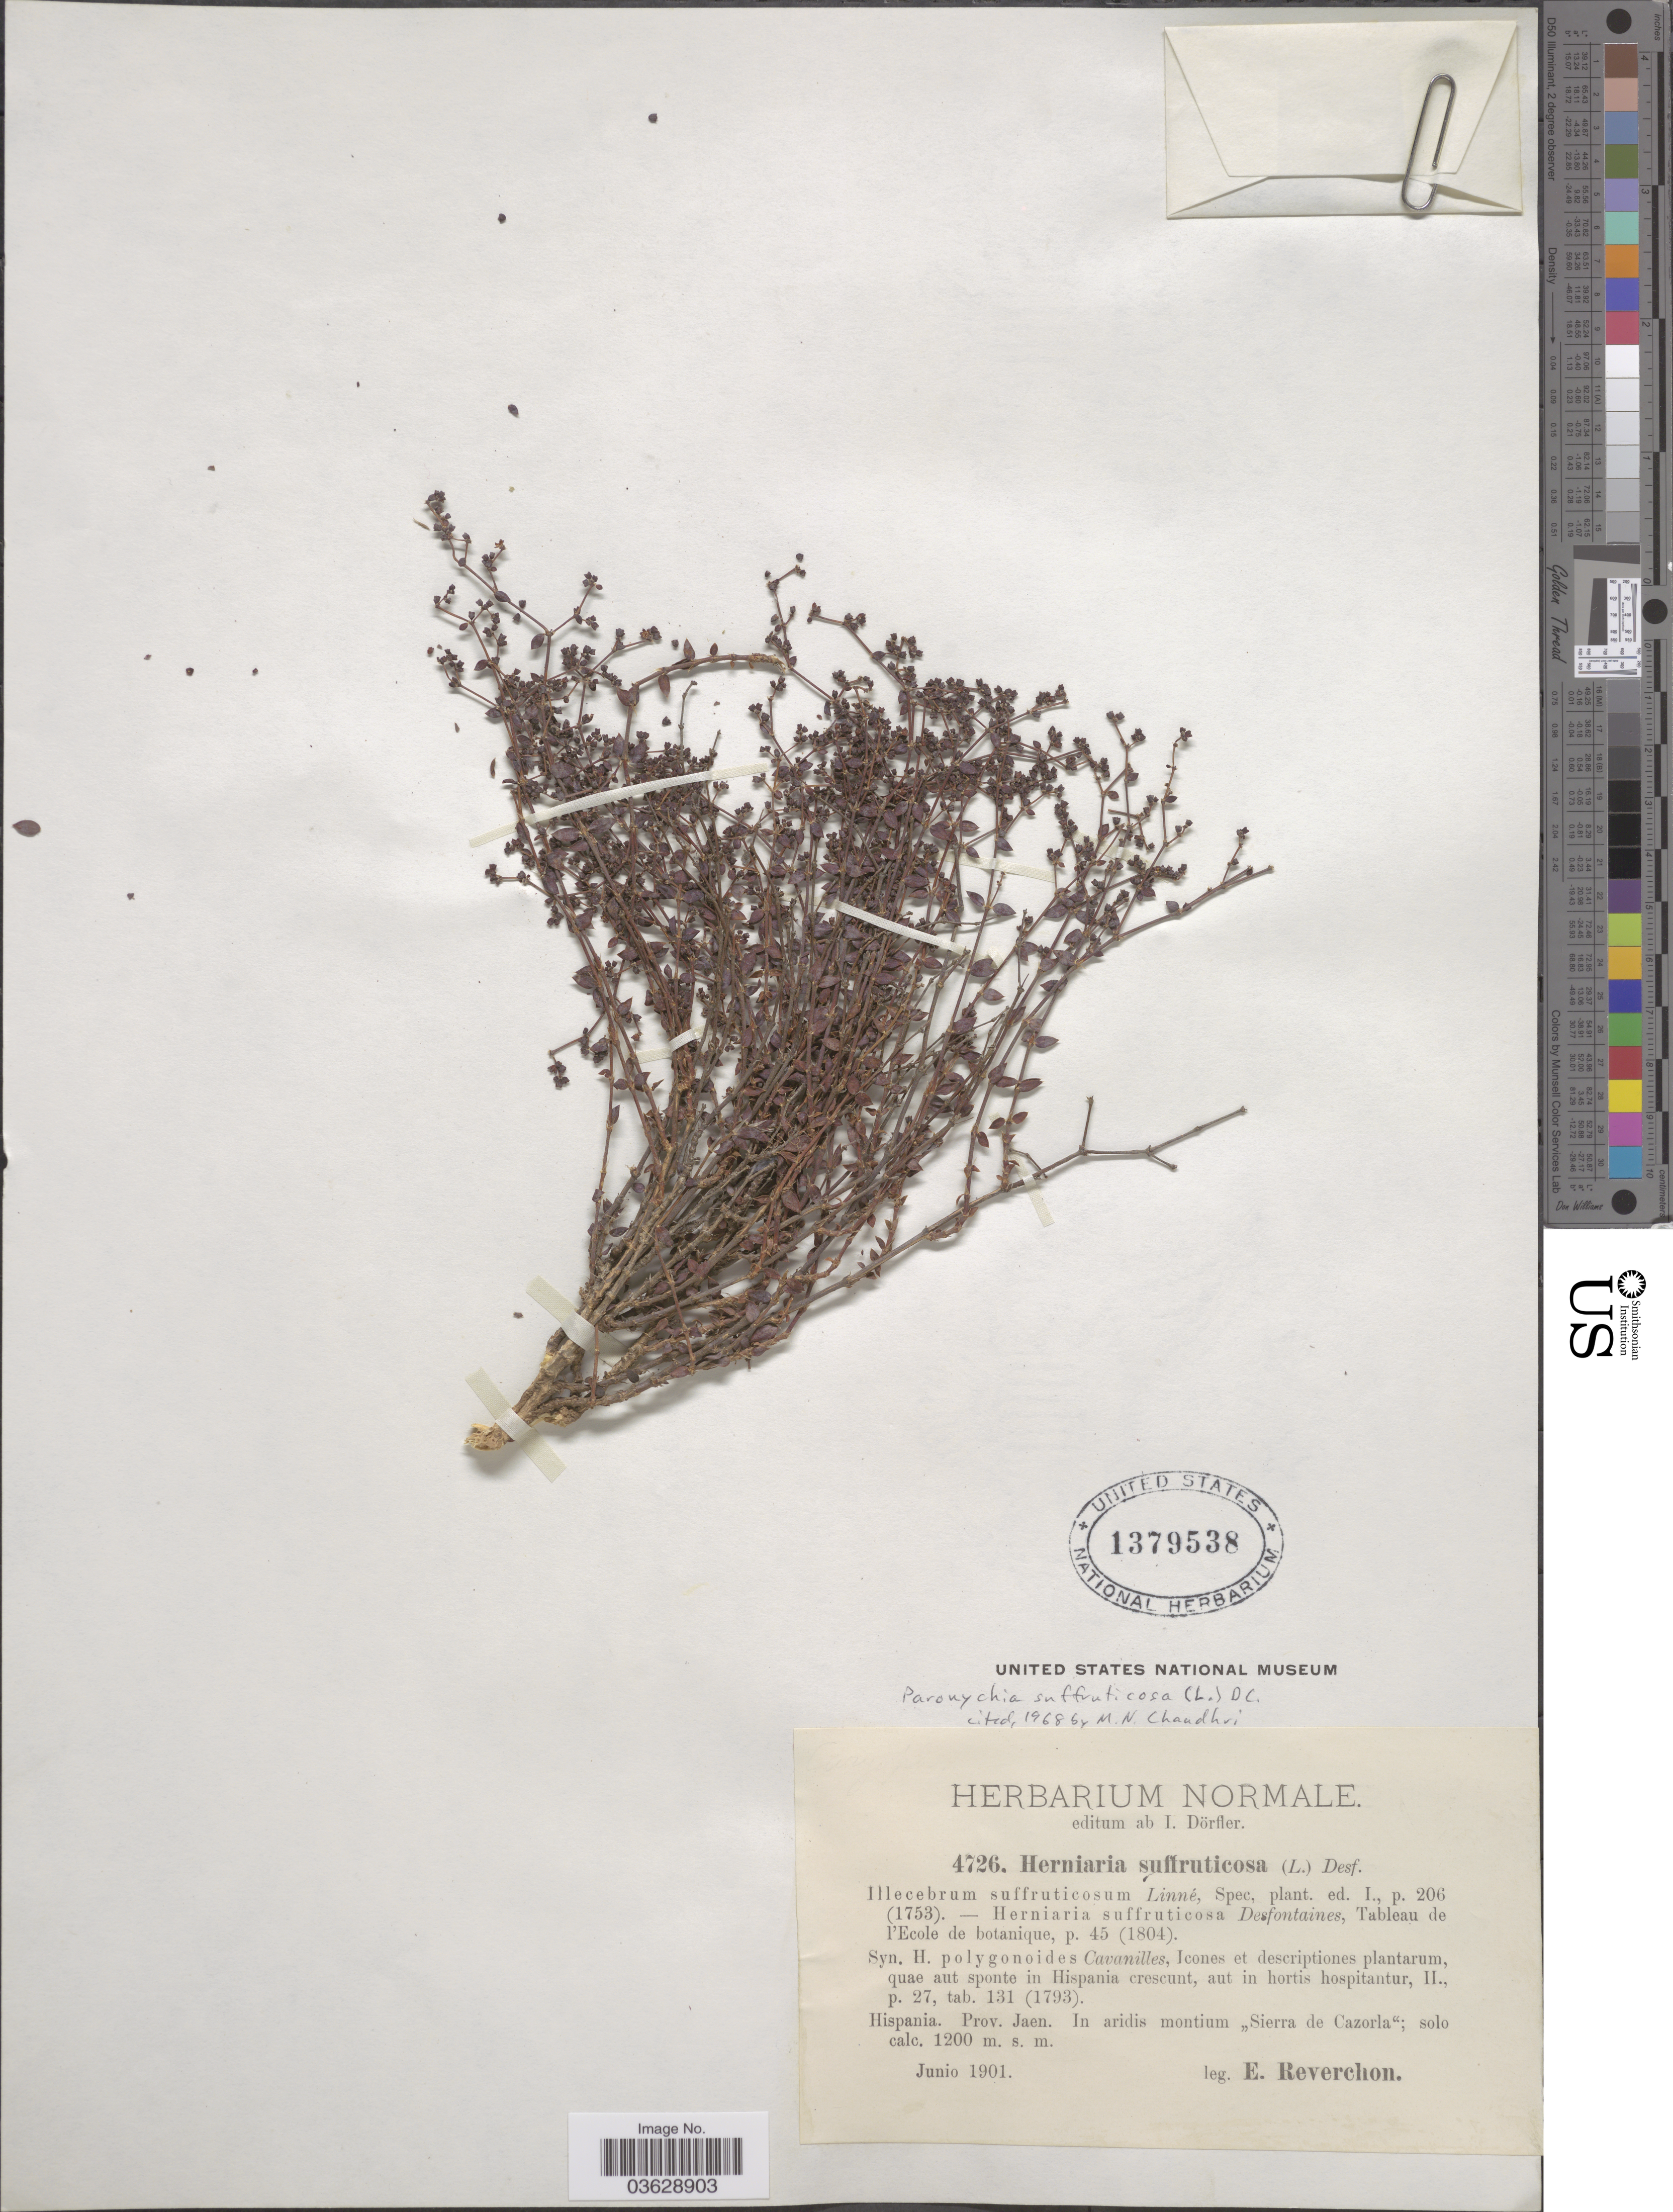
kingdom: Plantae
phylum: Tracheophyta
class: Magnoliopsida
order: Caryophyllales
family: Caryophyllaceae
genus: Paronychia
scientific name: Paronychia suffruticosa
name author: (L.) Lam.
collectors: E. Reverchon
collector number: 4726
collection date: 1901-06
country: Spain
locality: Hispania. Prov. Jaen. In aridis montium "Sierra de Cazorla".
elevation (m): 1200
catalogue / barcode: US 1379538